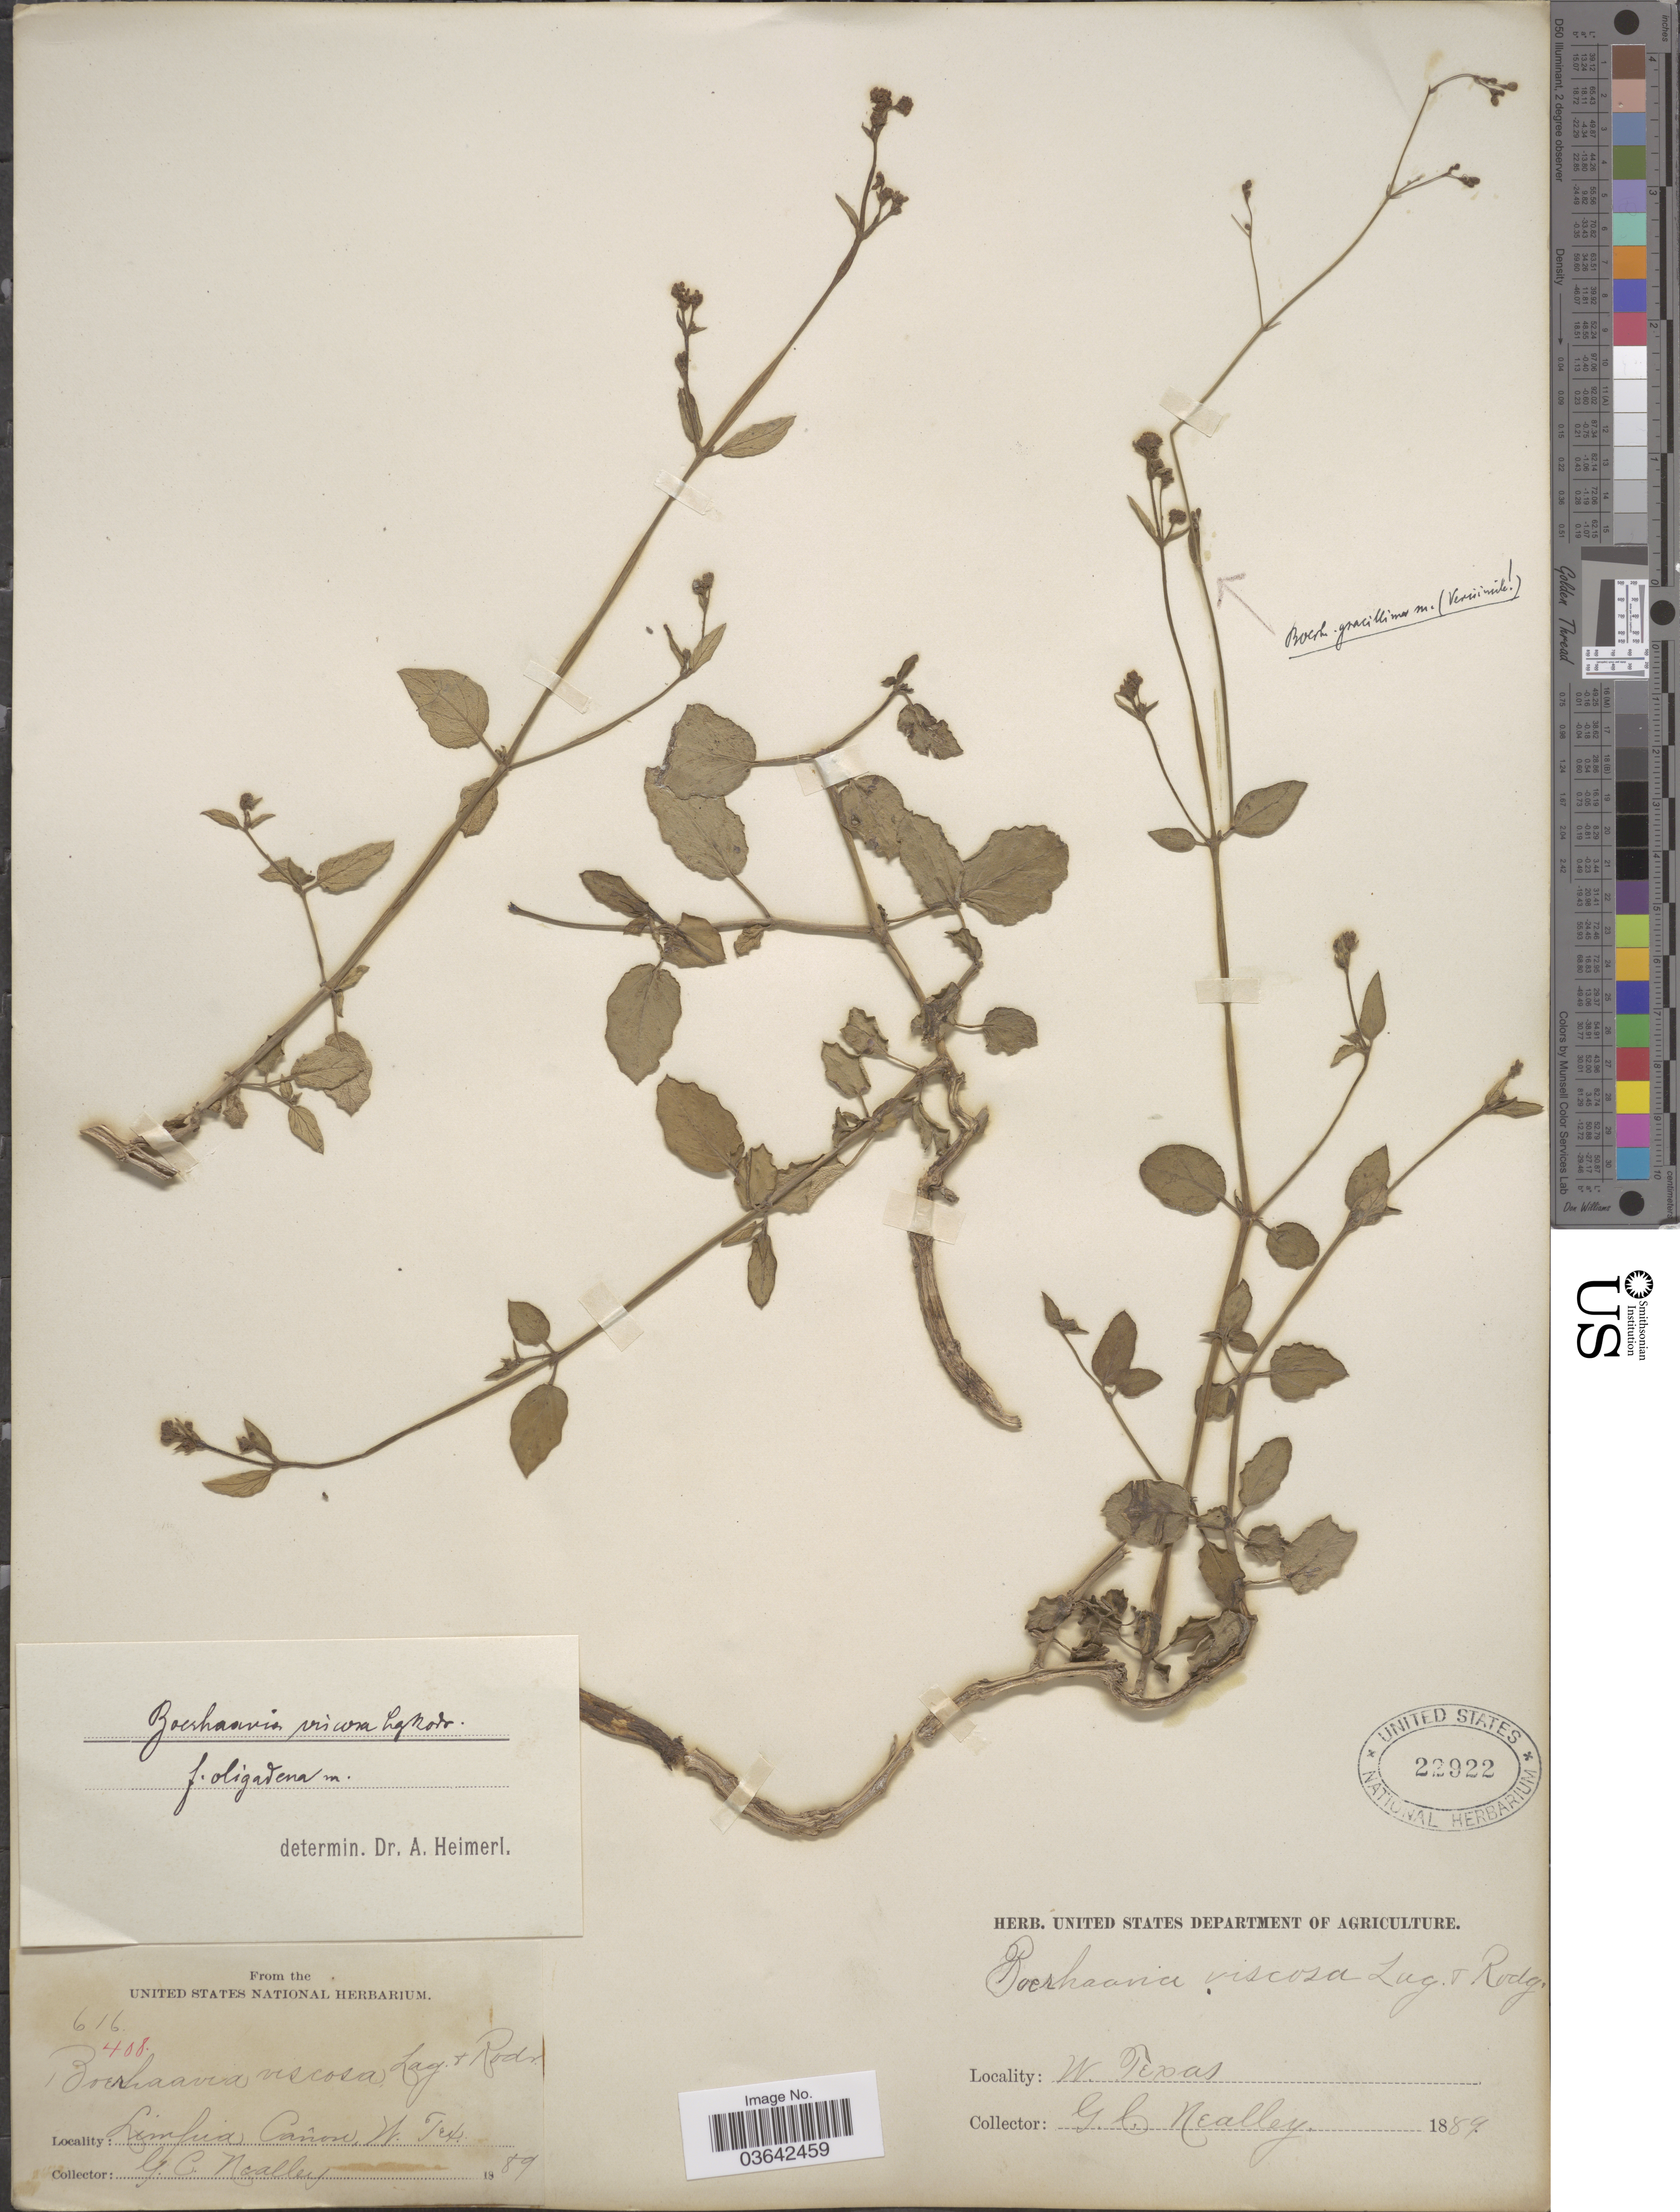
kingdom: Plantae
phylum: Tracheophyta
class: Magnoliopsida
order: Caryophyllales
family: Nyctaginaceae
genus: Boerhavia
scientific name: Boerhavia coccinea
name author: Mill.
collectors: G. C. Nealley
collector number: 616/408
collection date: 1889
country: United States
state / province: Texas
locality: Limpia Cañon, W. Tex.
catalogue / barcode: US 22922